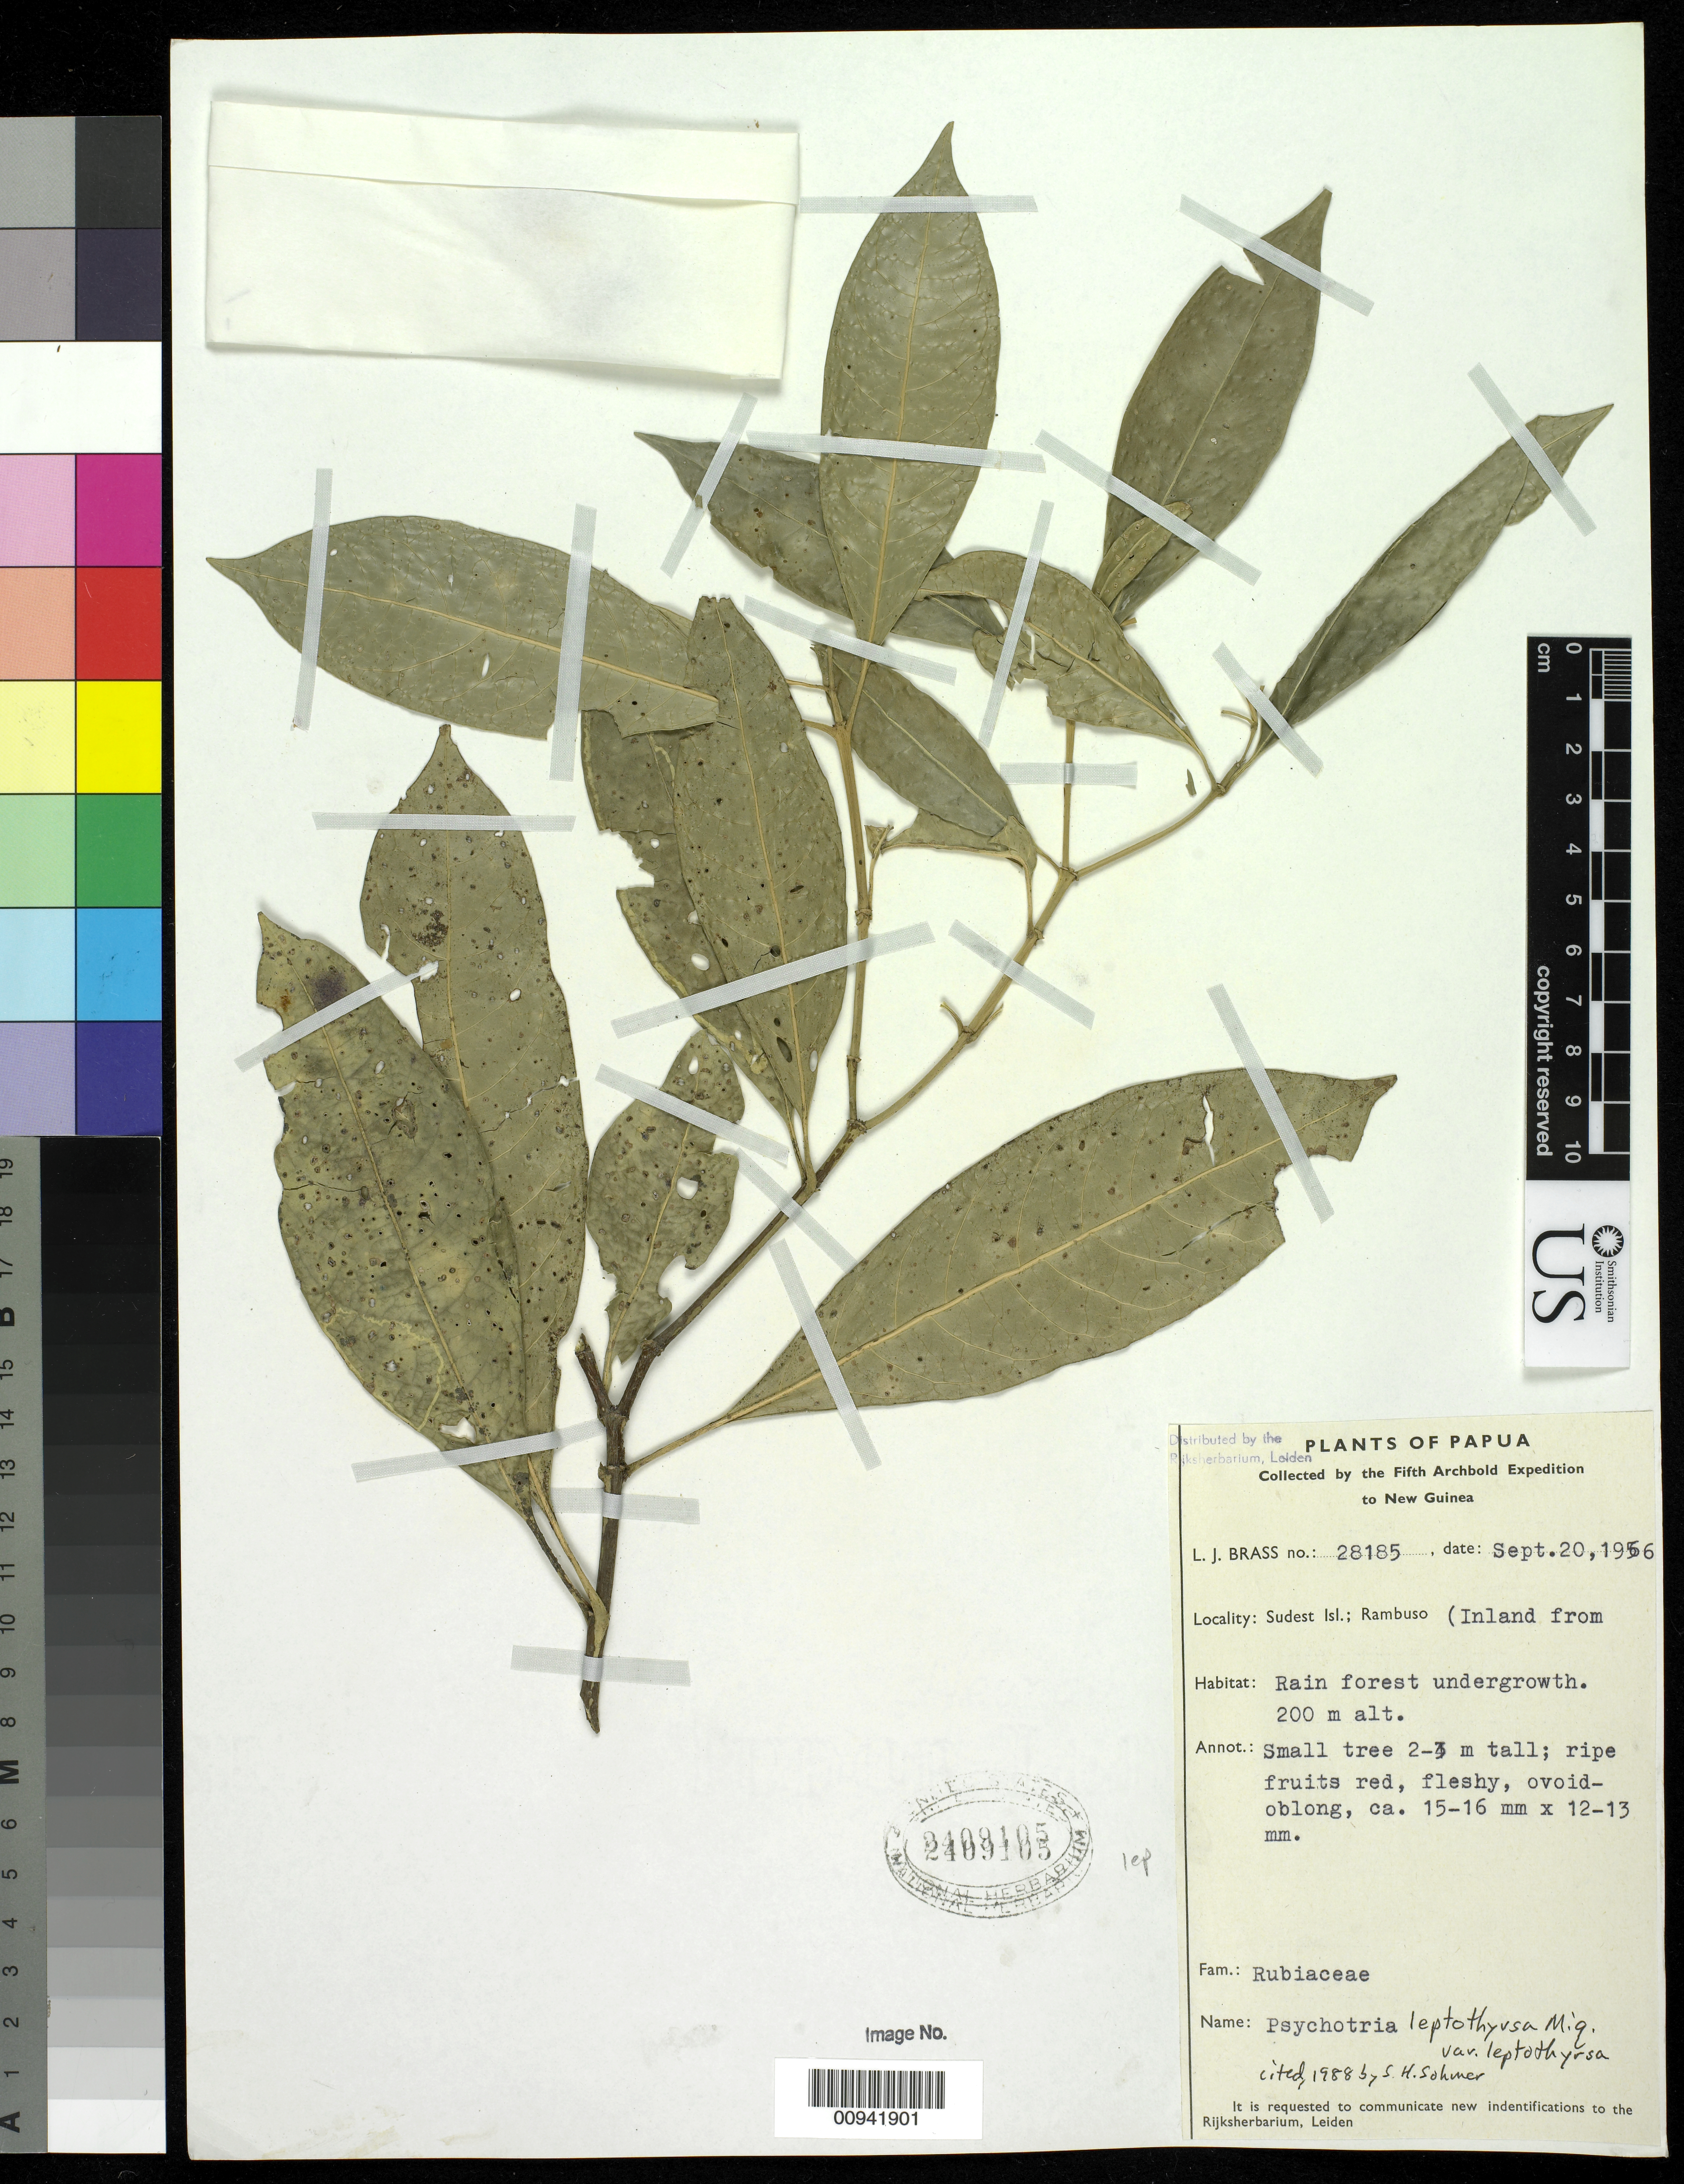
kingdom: Plantae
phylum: Tracheophyta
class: Magnoliopsida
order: Gentianales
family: Rubiaceae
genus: Psychotria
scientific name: Psychotria leptothyrsa var. leptothyrsa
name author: Miq.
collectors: L. J. Brass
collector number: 28185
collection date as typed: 20 Sep 1956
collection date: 1956-09-20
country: Papua New Guinea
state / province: Milne Bay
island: Sudest (Tagula)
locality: Rambuso (Inland from).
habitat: Rain forest undergrowth.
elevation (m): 200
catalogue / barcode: US 2409105